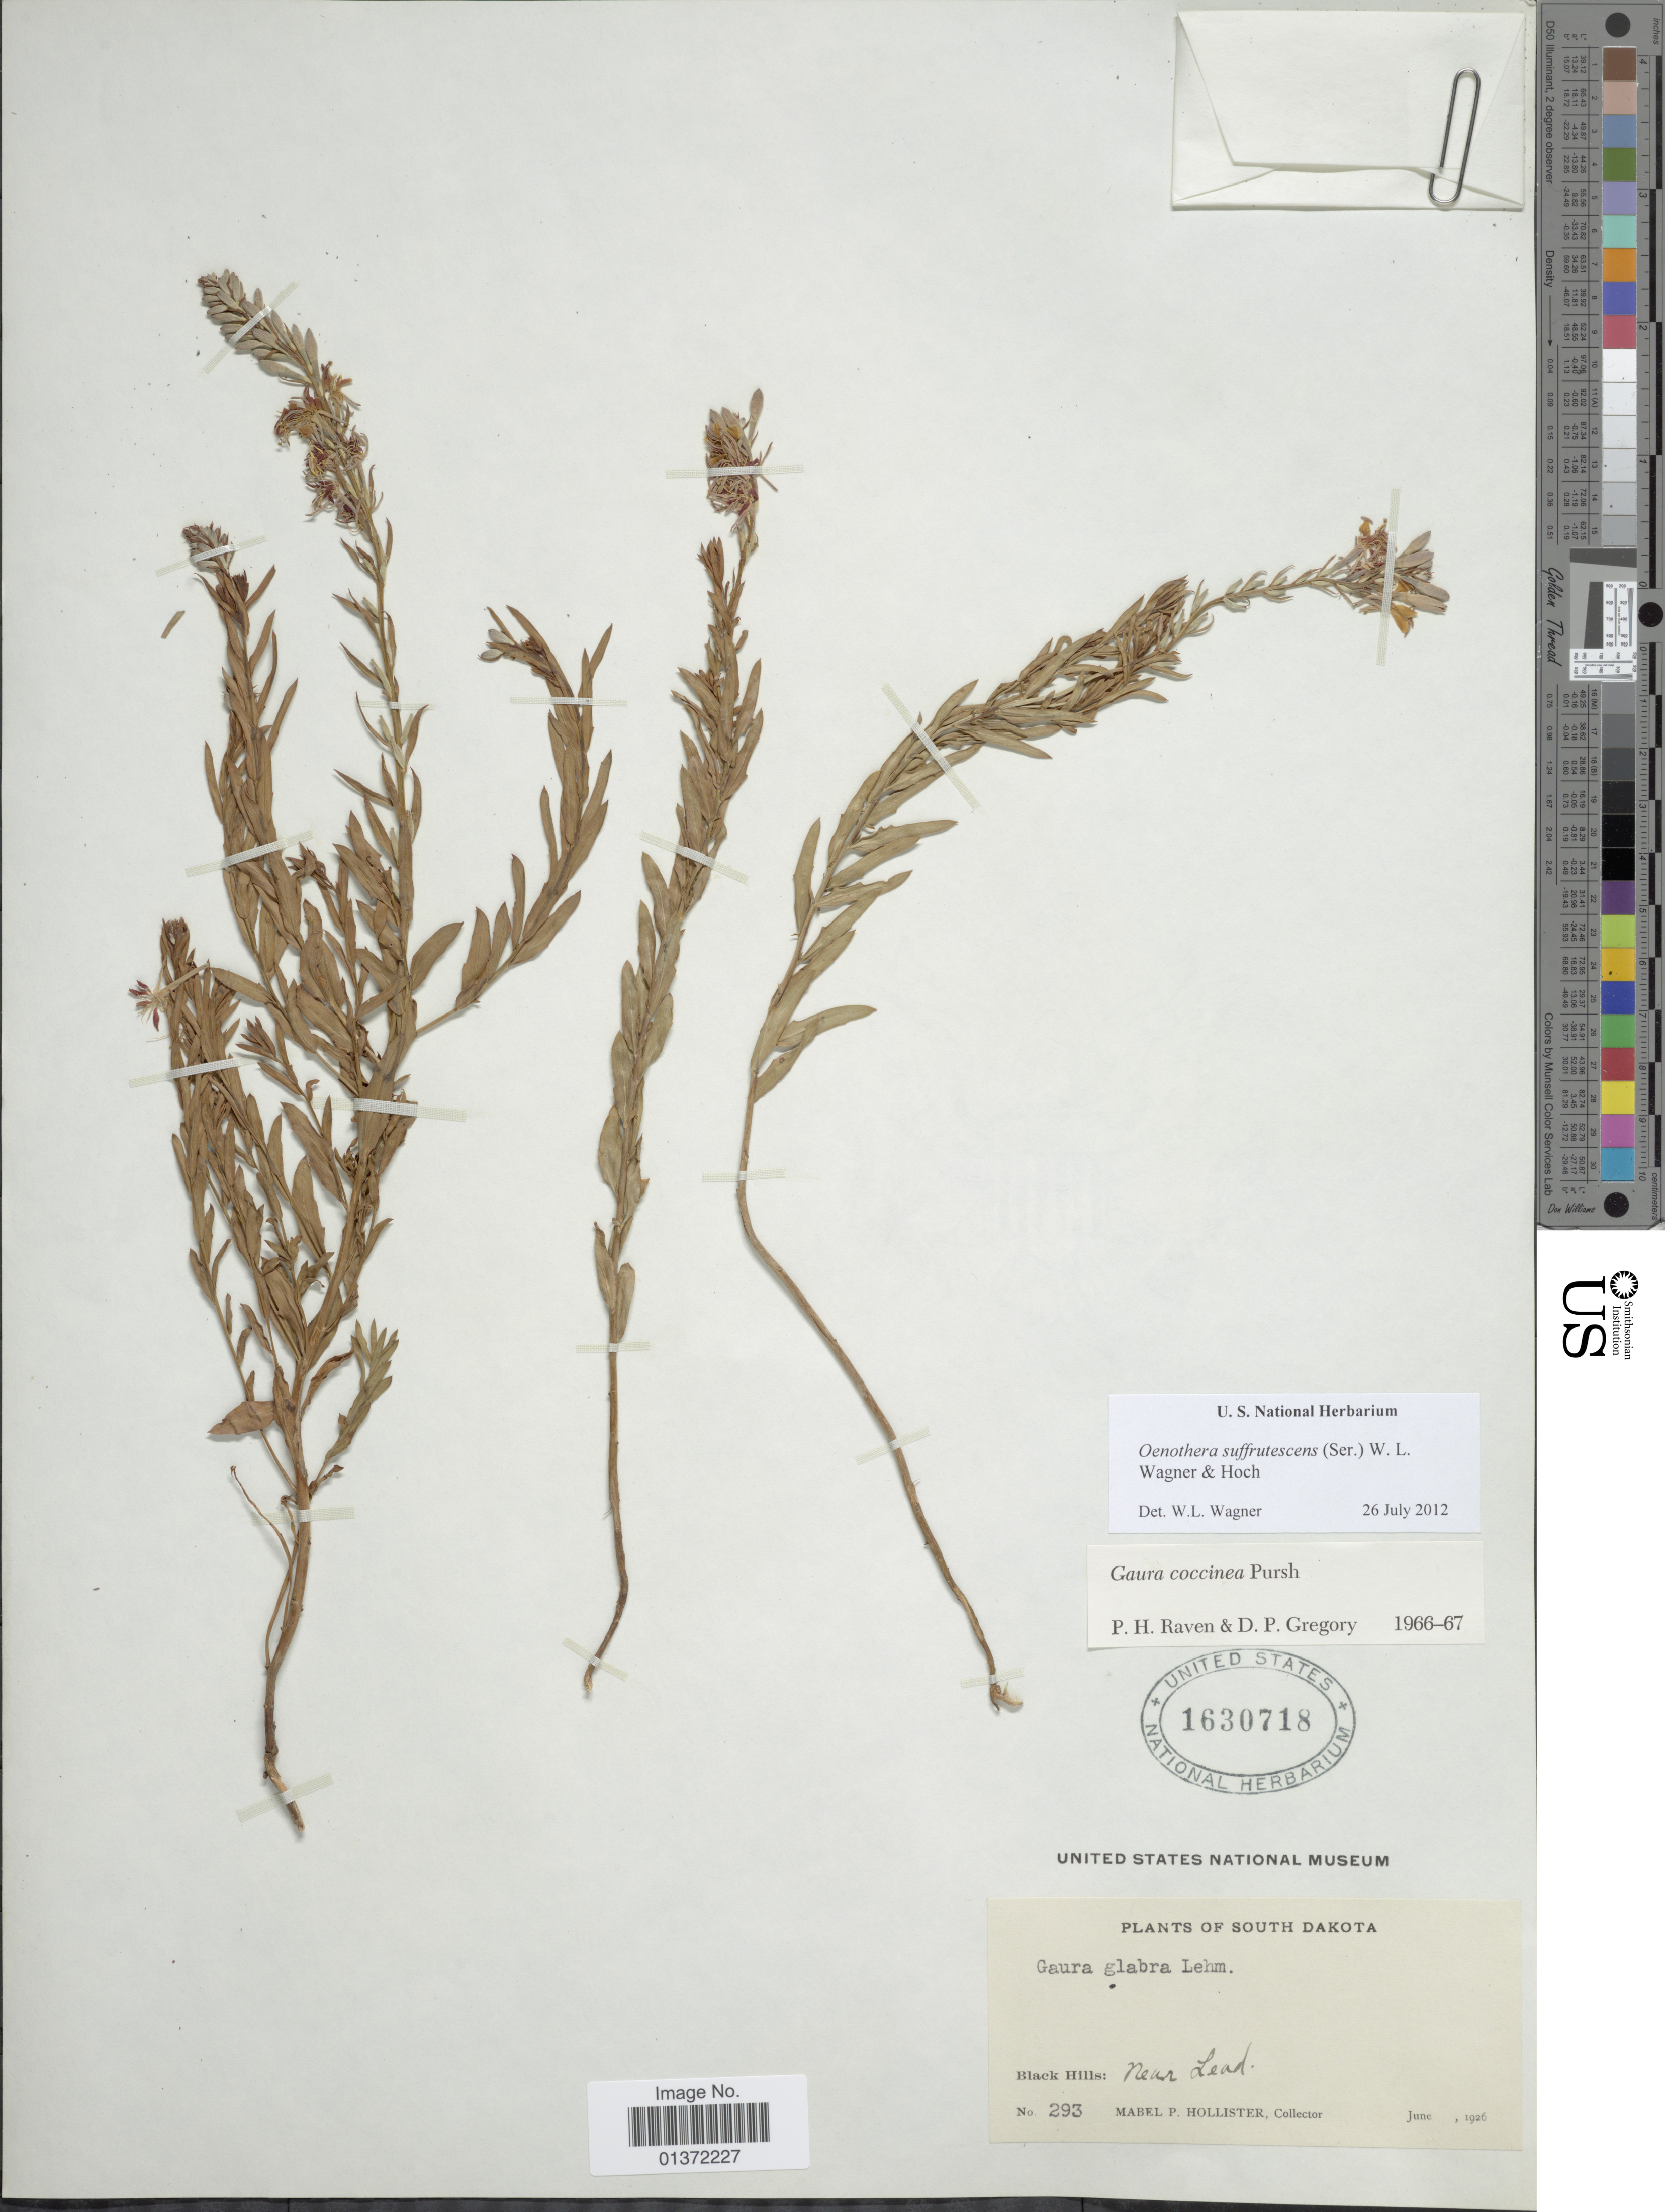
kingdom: Plantae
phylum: Tracheophyta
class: Magnoliopsida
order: Myrtales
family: Onagraceae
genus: Oenothera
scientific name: Oenothera suffrutescens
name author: (Ser.) W.L. Wagner & Hoch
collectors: M. Hollister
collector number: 293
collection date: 1929-06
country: United States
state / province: South Dakota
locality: Black Hills: near Lead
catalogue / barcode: US 1630718